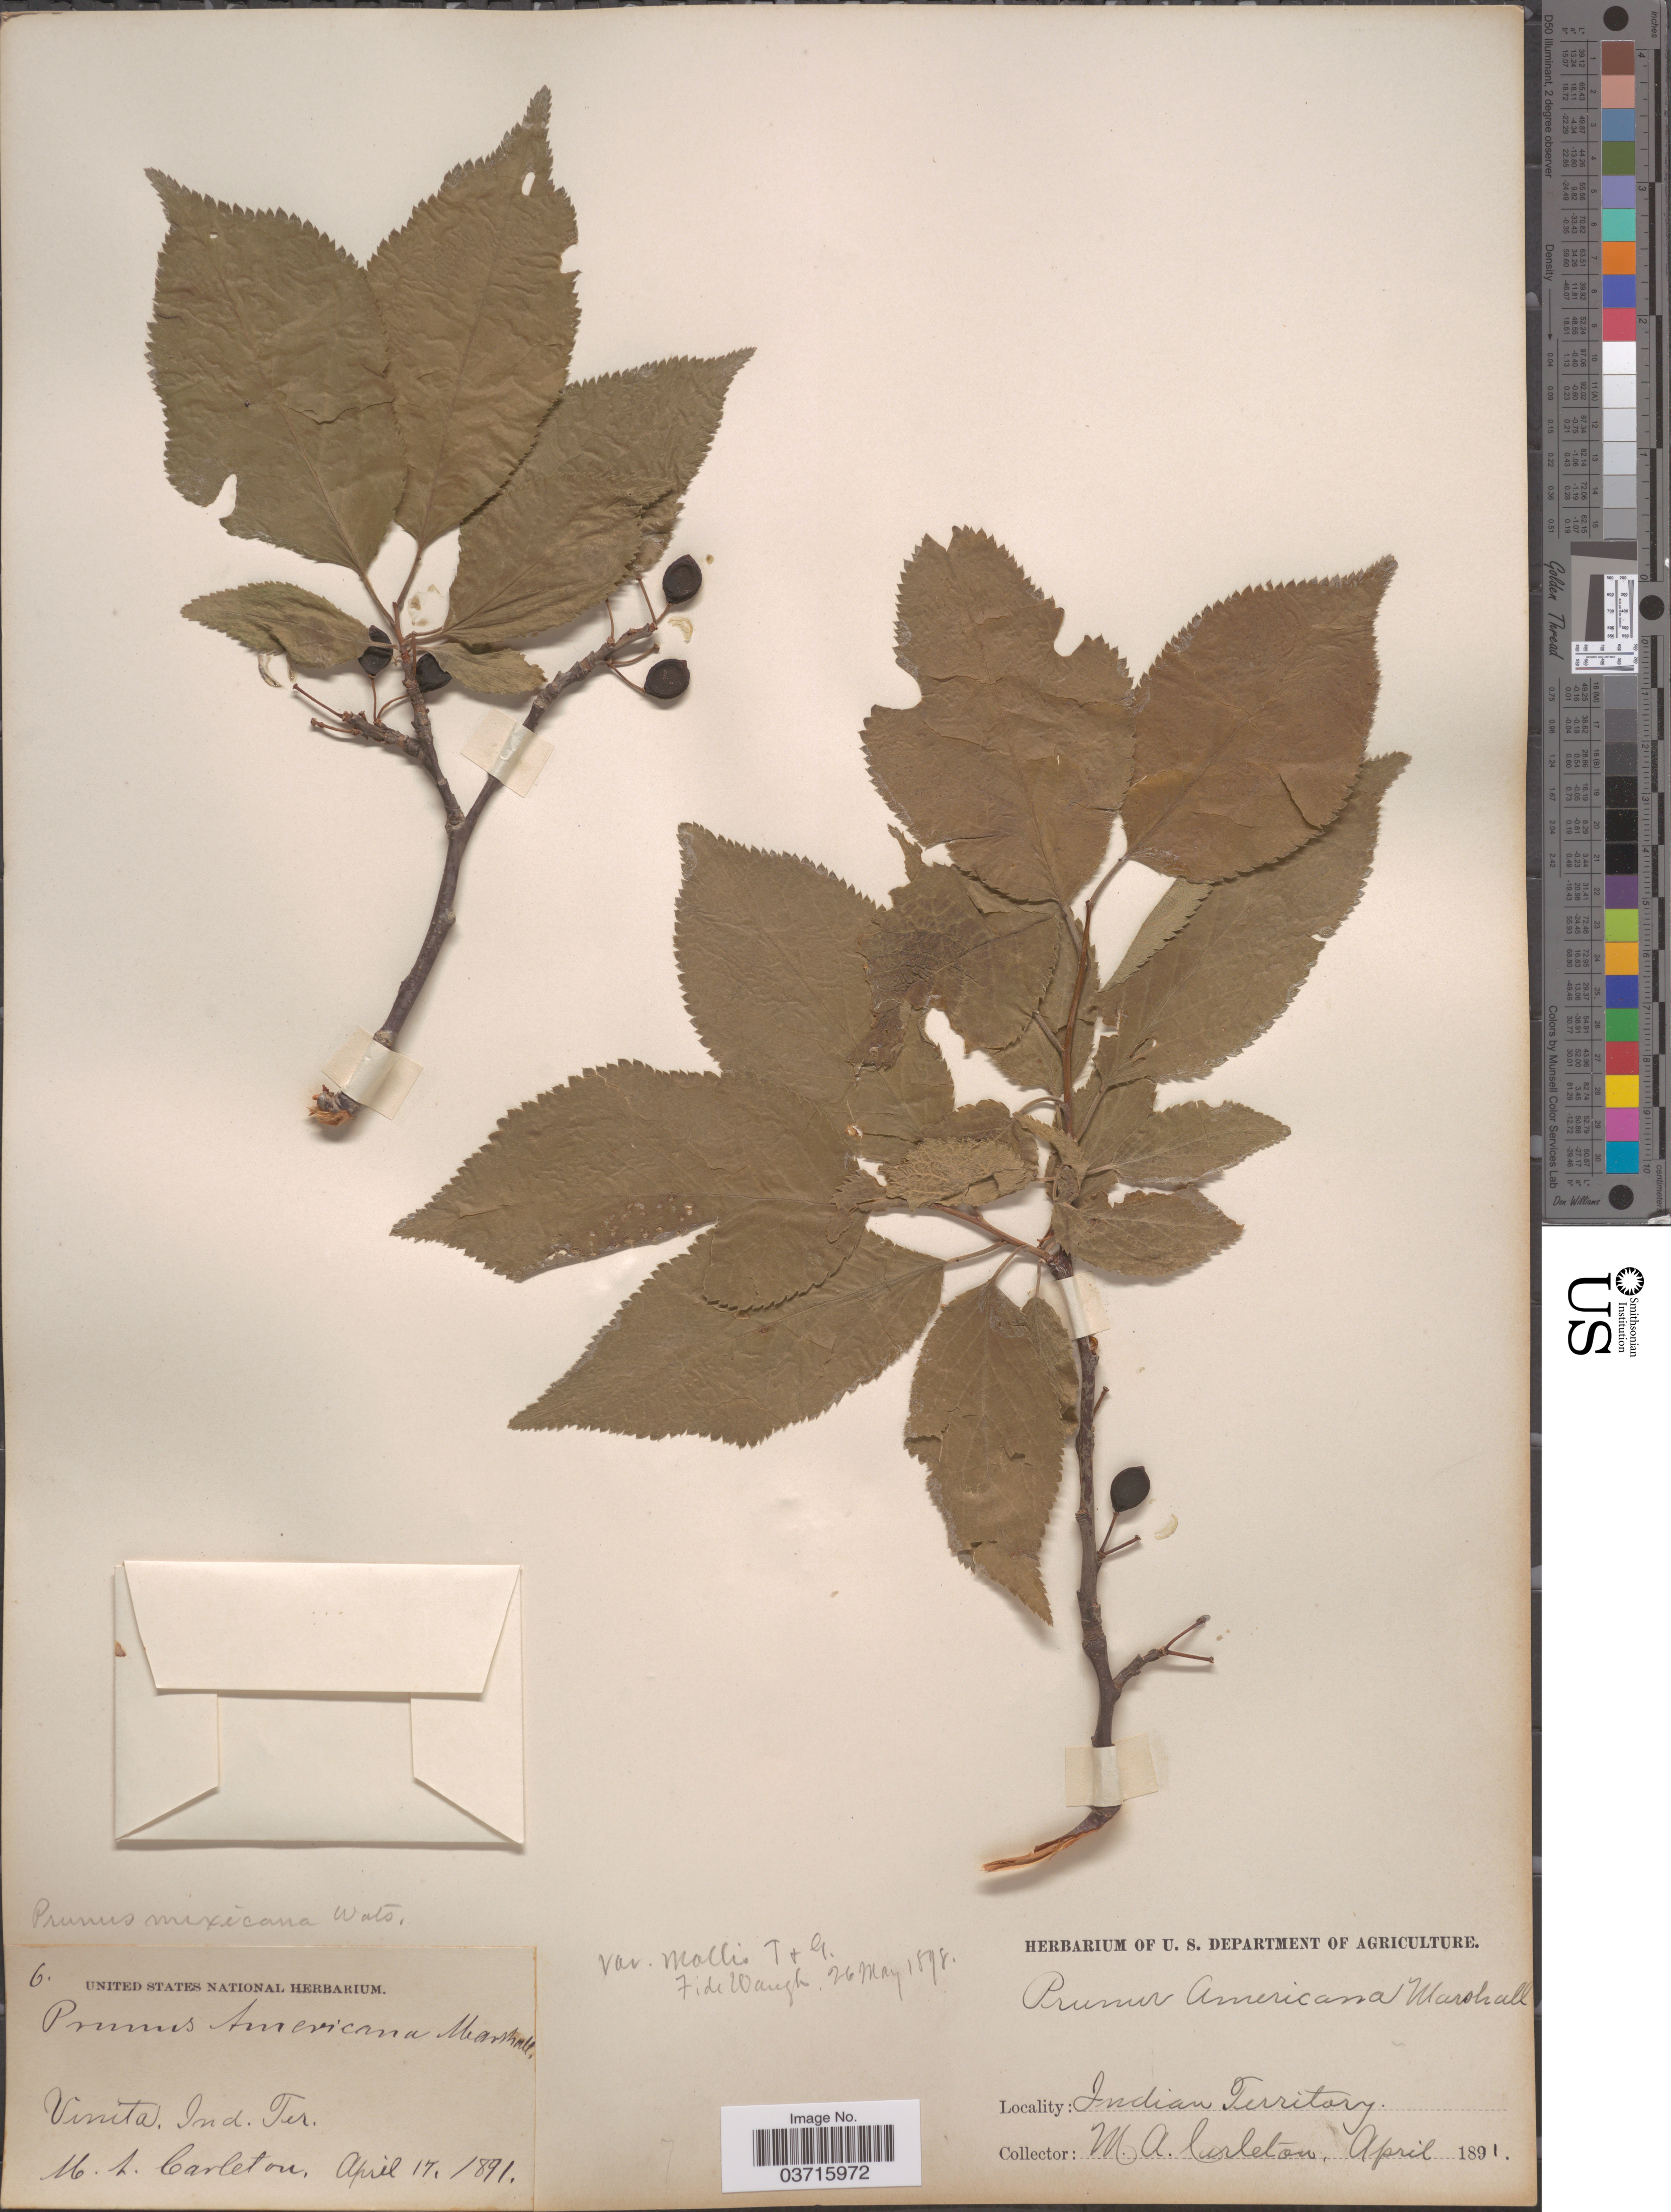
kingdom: Plantae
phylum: Tracheophyta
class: Magnoliopsida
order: Rosales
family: Rosaceae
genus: Prunus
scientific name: Prunus mexicana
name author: S. Watson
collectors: M. A. Carleton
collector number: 6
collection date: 1891-04-17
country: United States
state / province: Oklahoma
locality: Vinita, Indian Territory.